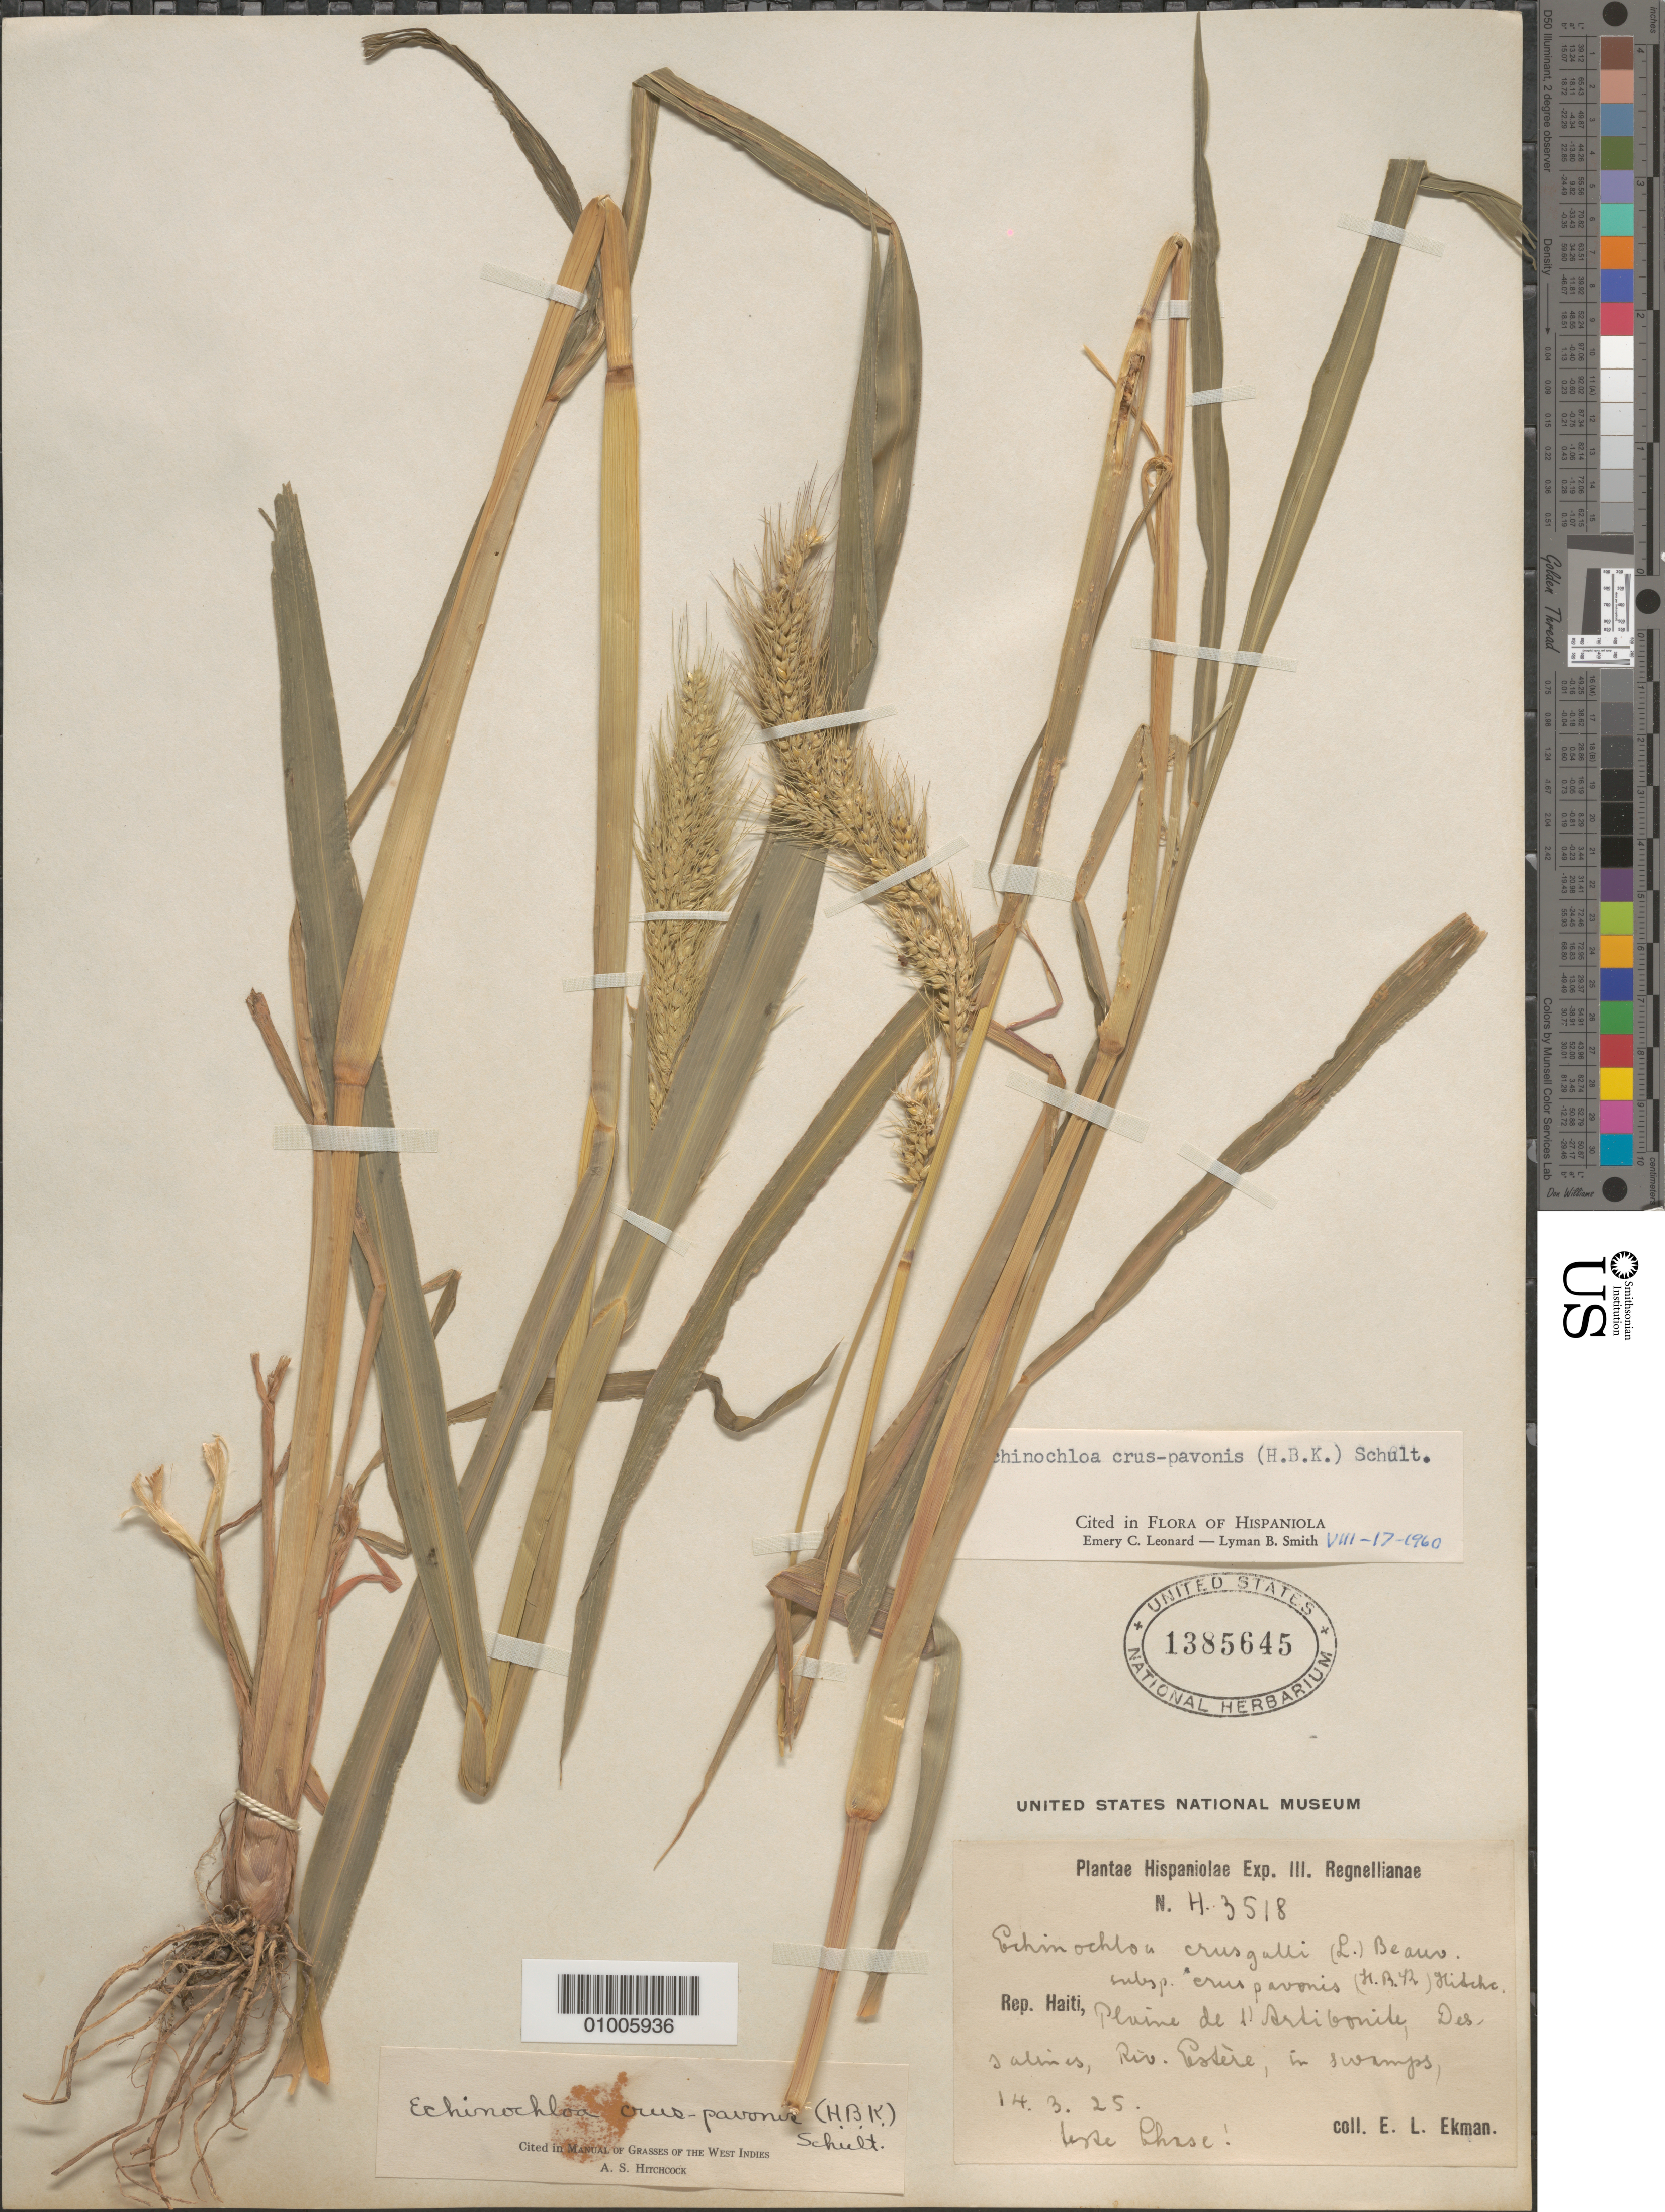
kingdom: Plantae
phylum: Tracheophyta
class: Liliopsida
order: Poales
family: Poaceae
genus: Echinochloa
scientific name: Echinochloa crus-pavonis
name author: (Kunth) Schult.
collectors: E. L. Ekman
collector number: H 3518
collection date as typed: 14 Mar 1925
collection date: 1925-03-14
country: Haiti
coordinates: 0 N, 0 E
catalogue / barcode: US 1385645